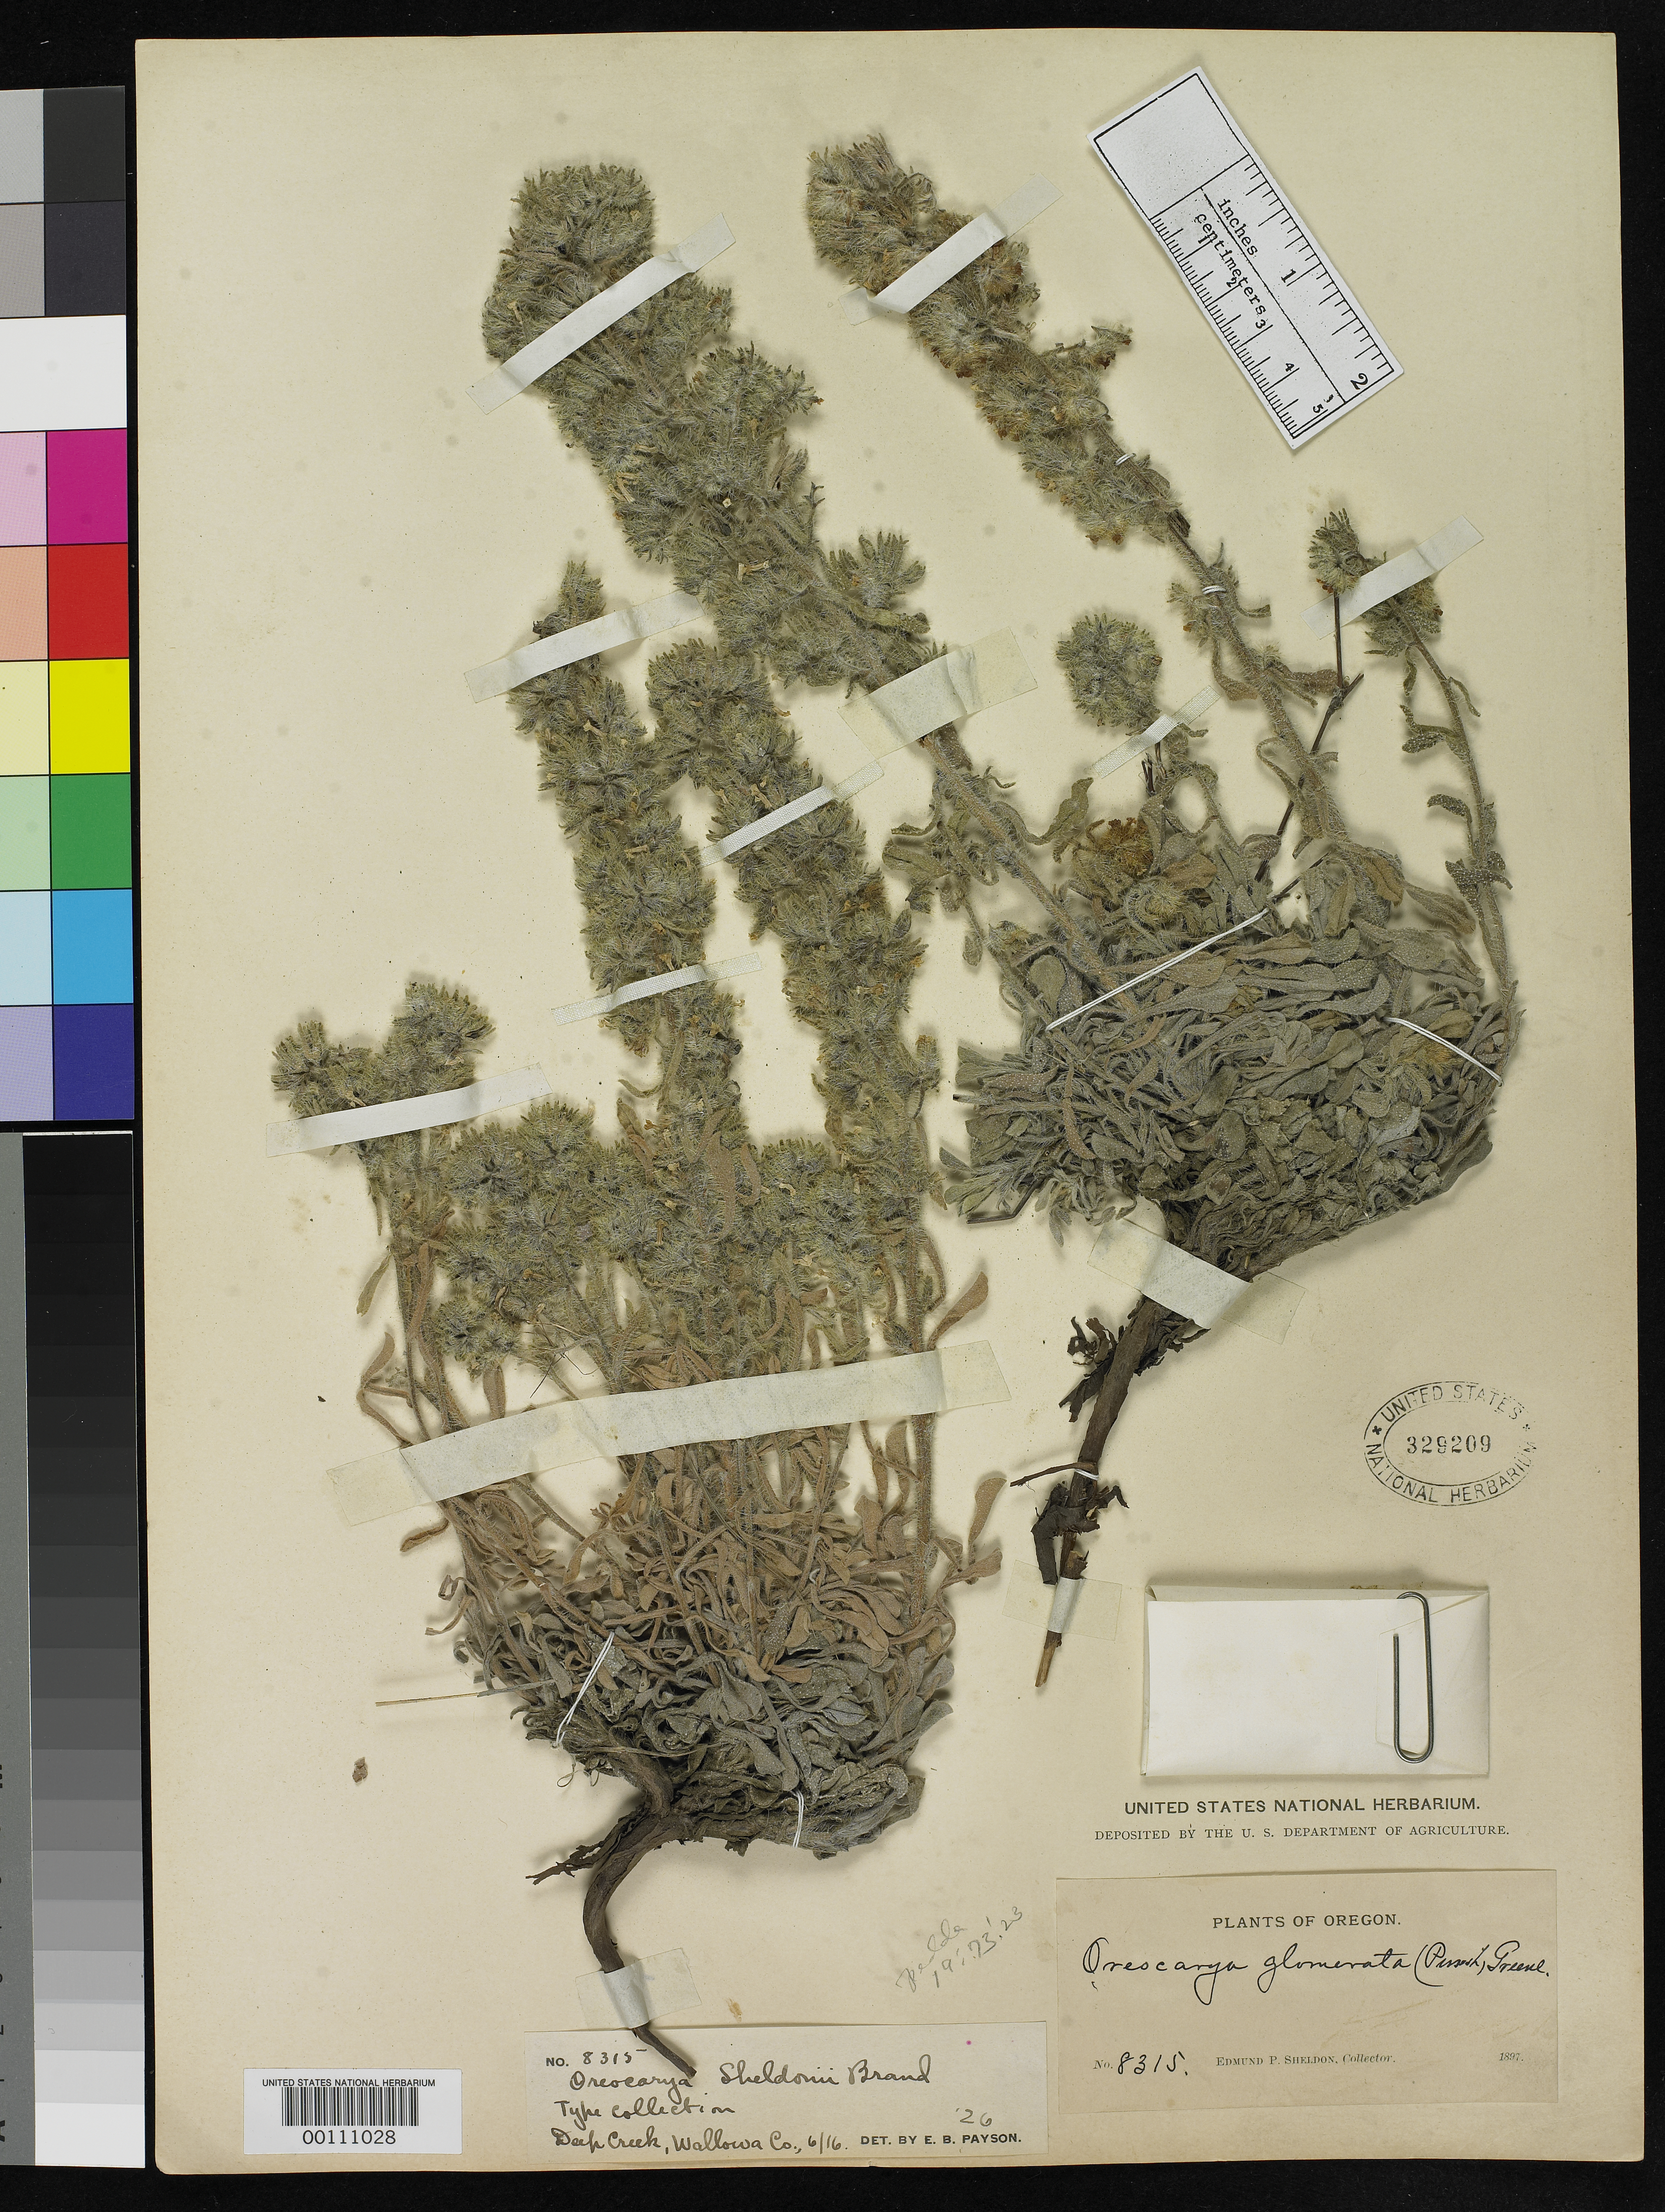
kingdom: Plantae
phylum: Tracheophyta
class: Magnoliopsida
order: Boraginales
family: Boraginaceae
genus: Oreocarya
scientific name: Oreocarya sheldonii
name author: Brandegee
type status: Isotype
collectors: E. P. Sheldon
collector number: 8315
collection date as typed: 1897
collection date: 1897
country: United States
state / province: Oregon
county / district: Wallowa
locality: Deep Creek.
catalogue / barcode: US 329209